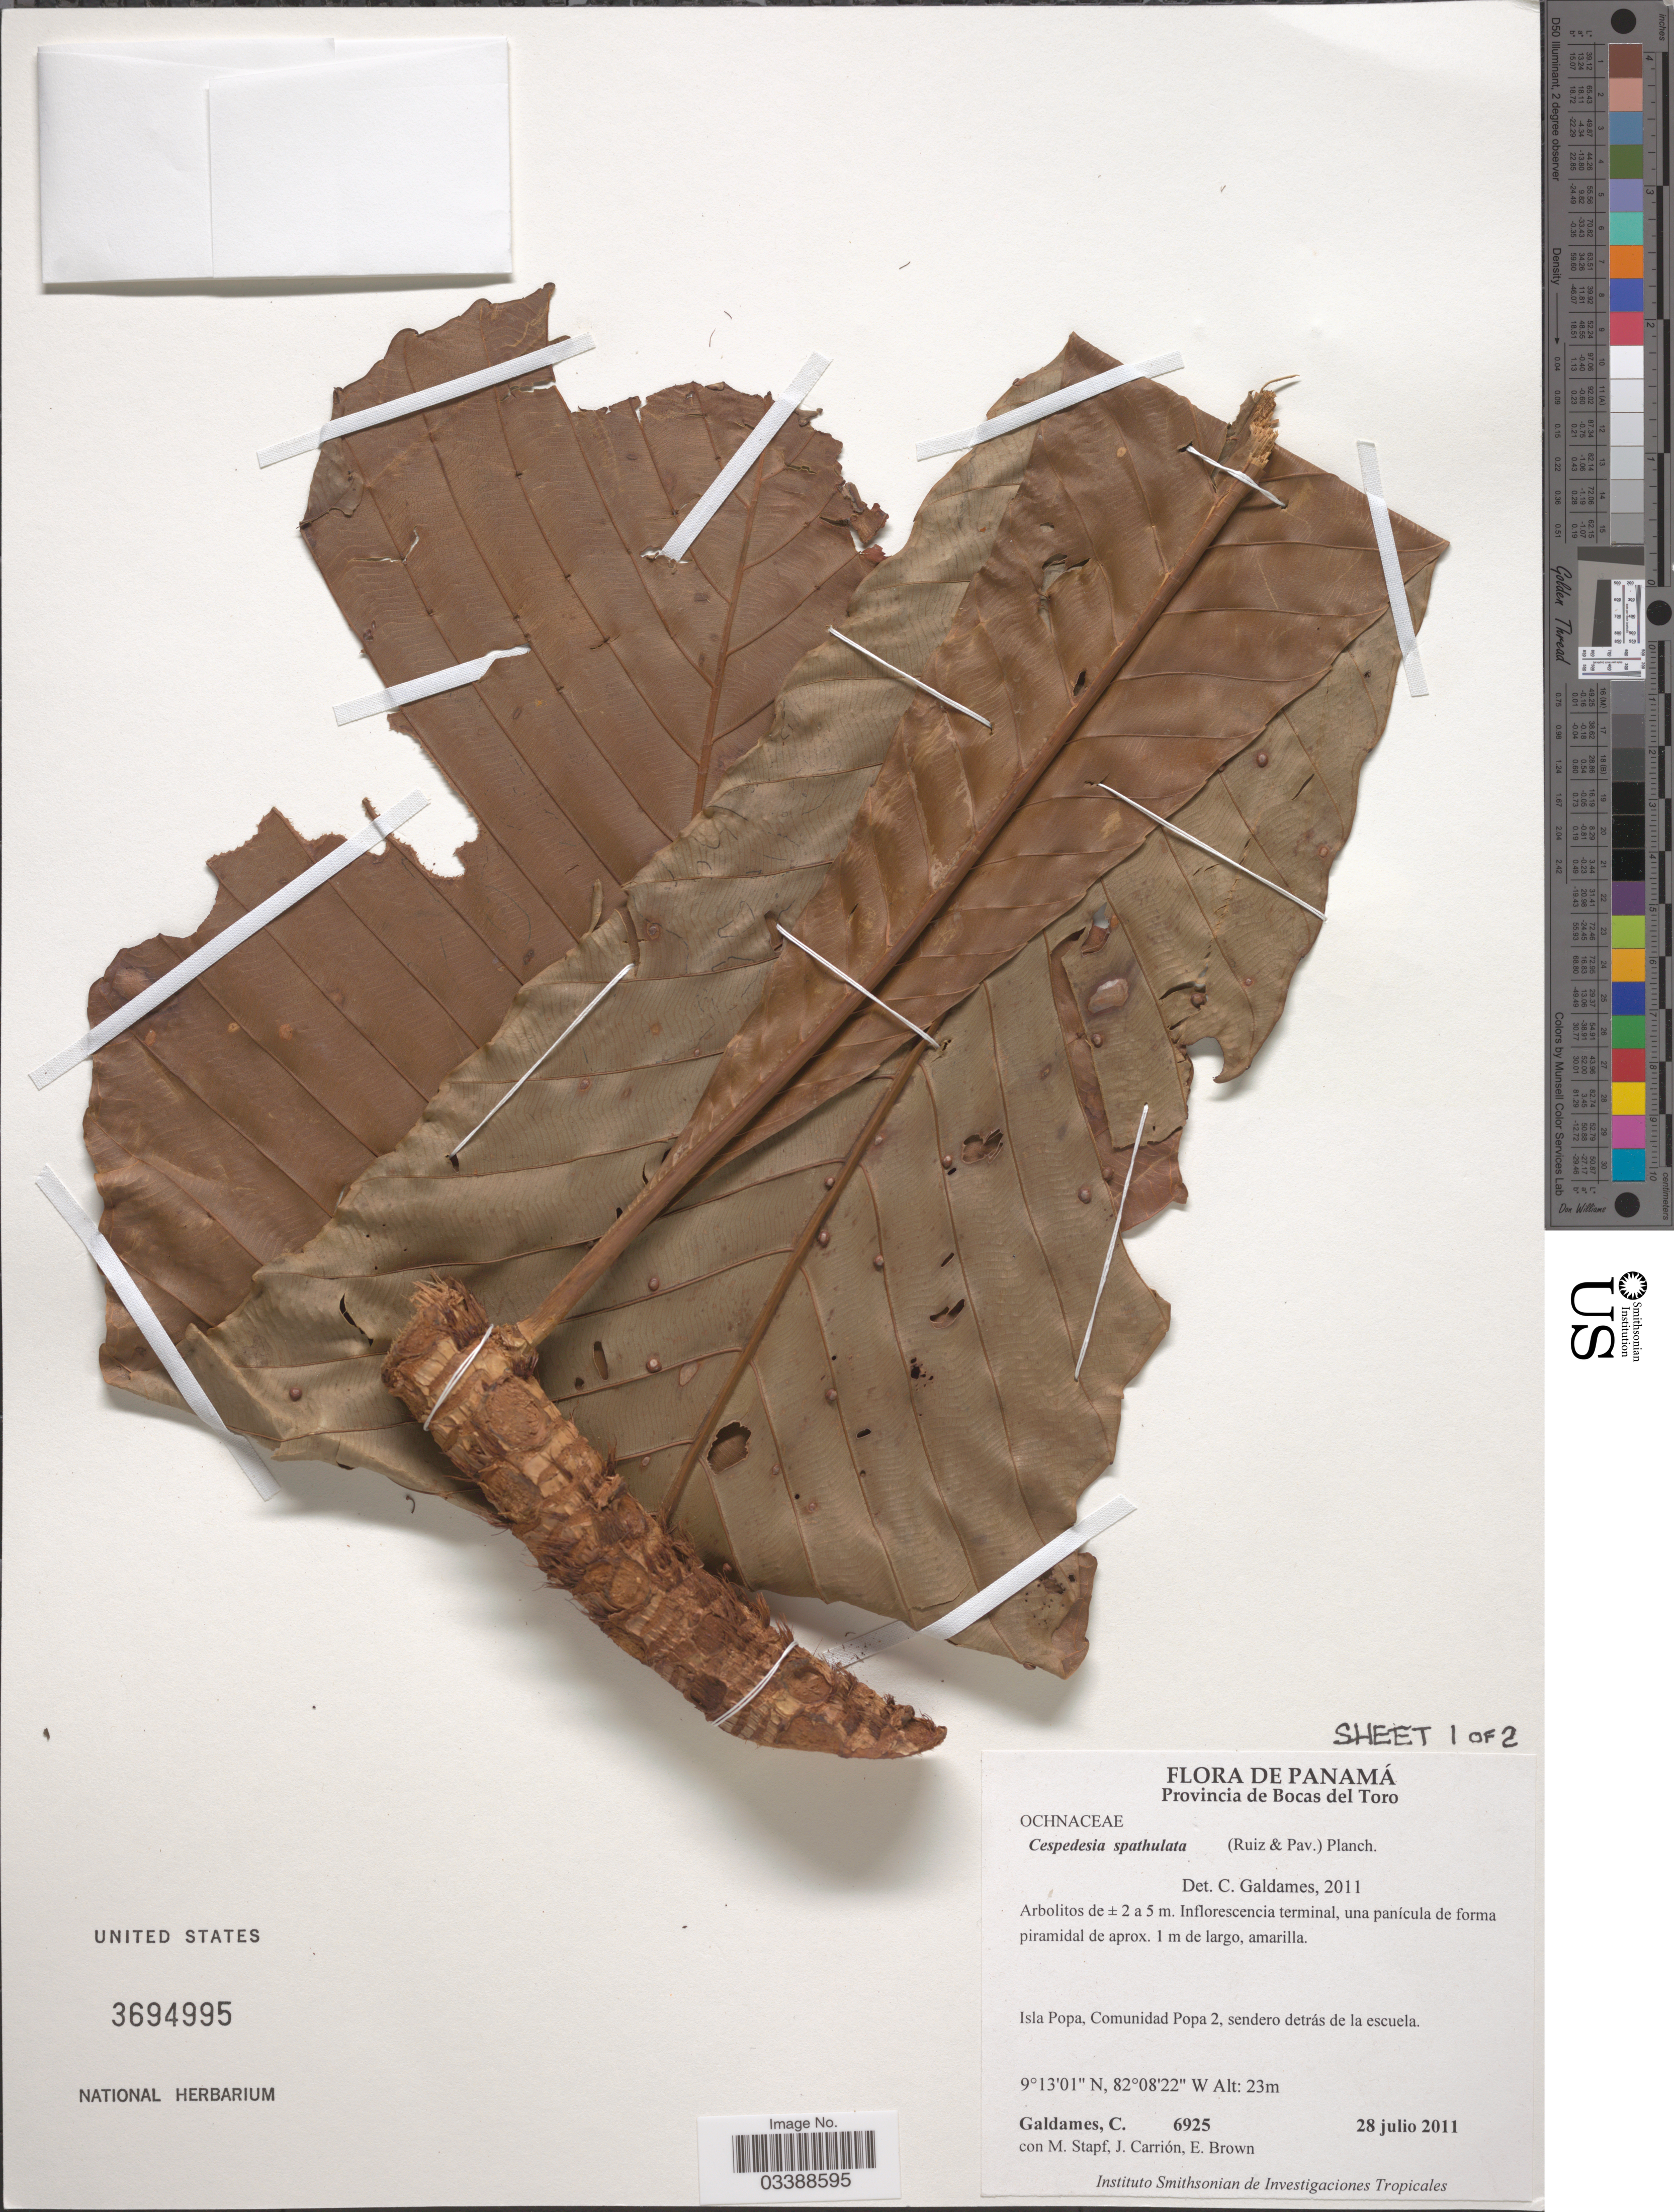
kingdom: Plantae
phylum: Tracheophyta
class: Magnoliopsida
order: Malpighiales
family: Ochnaceae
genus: Cespedesia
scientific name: Cespedesia spathulata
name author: (Ruiz & Pav.) Planch.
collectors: C. Galdames, M. Stapf, J. F. Carrión & E. Brown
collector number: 6925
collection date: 2011-07-28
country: Panama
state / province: Bocas del Toro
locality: Isla Popa, Comunidad Popa 2, sendero detrás de la escuela.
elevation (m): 23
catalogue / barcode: US 3694995